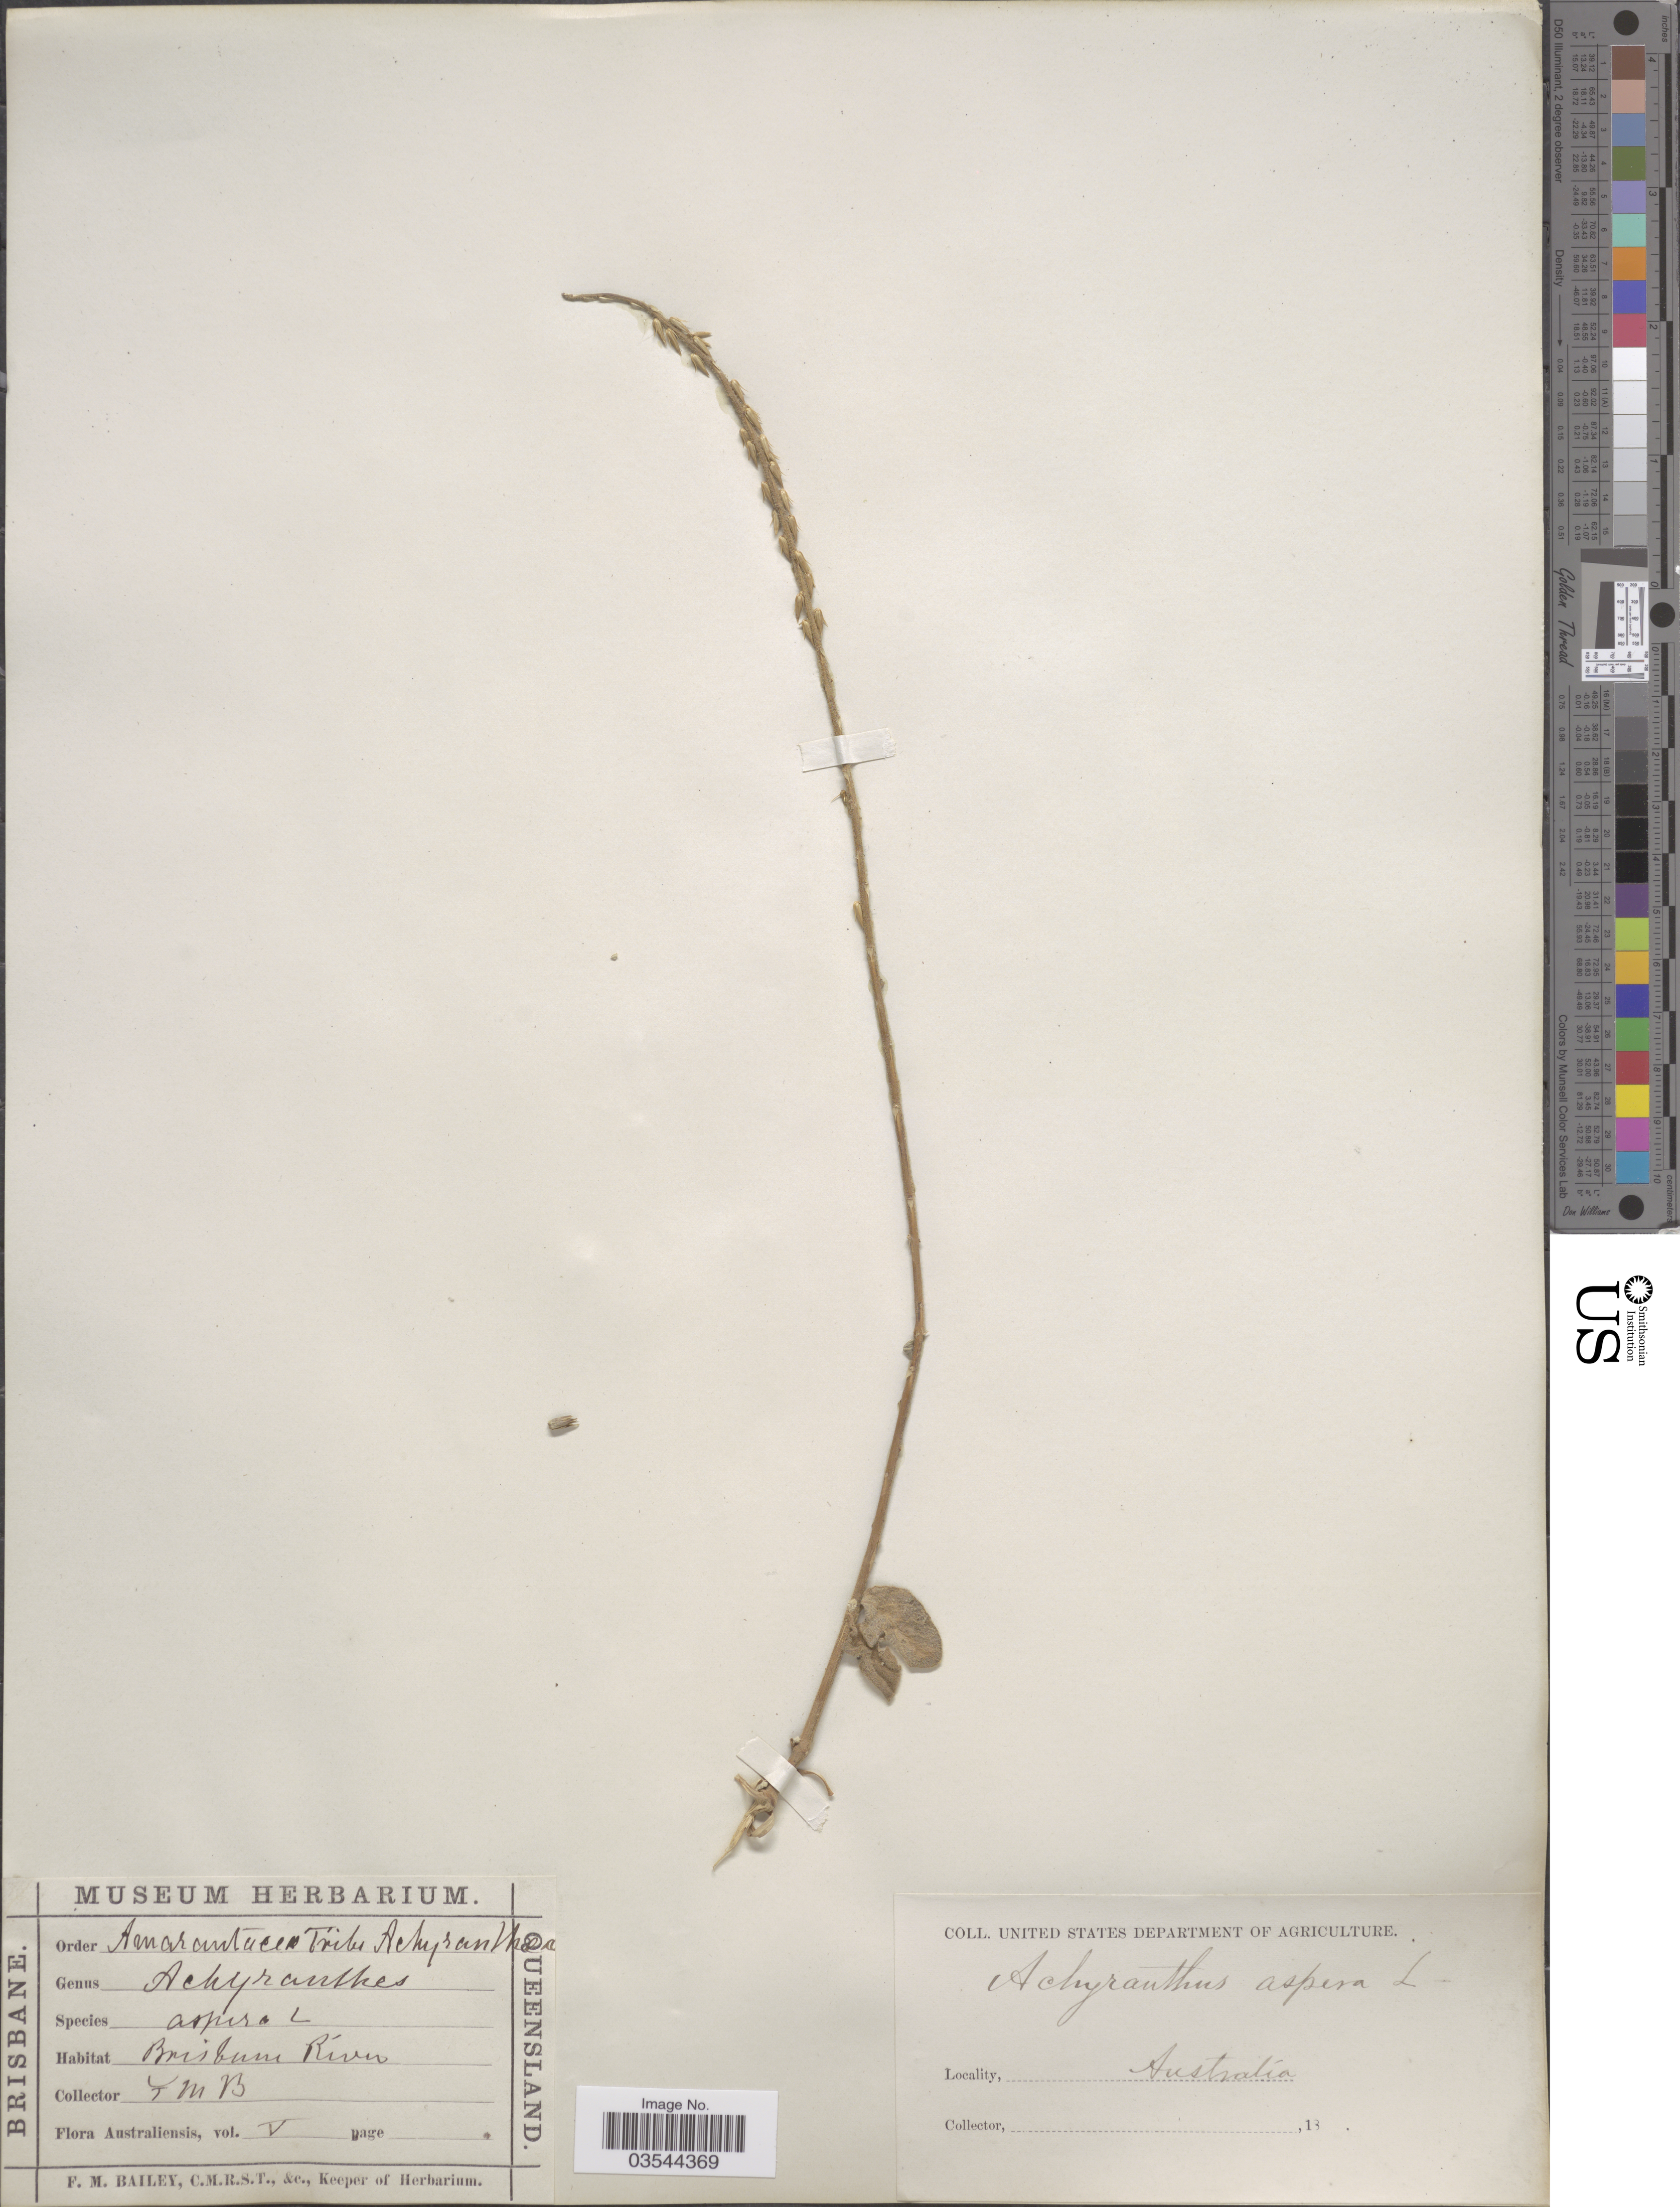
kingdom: Plantae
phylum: Tracheophyta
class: Magnoliopsida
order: Caryophyllales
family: Amaranthaceae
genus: Achyranthes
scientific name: Achyranthes aspera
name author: L.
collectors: F. M. Bailey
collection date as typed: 18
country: Australia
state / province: Queensland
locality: Brisbane. Brisbane River.